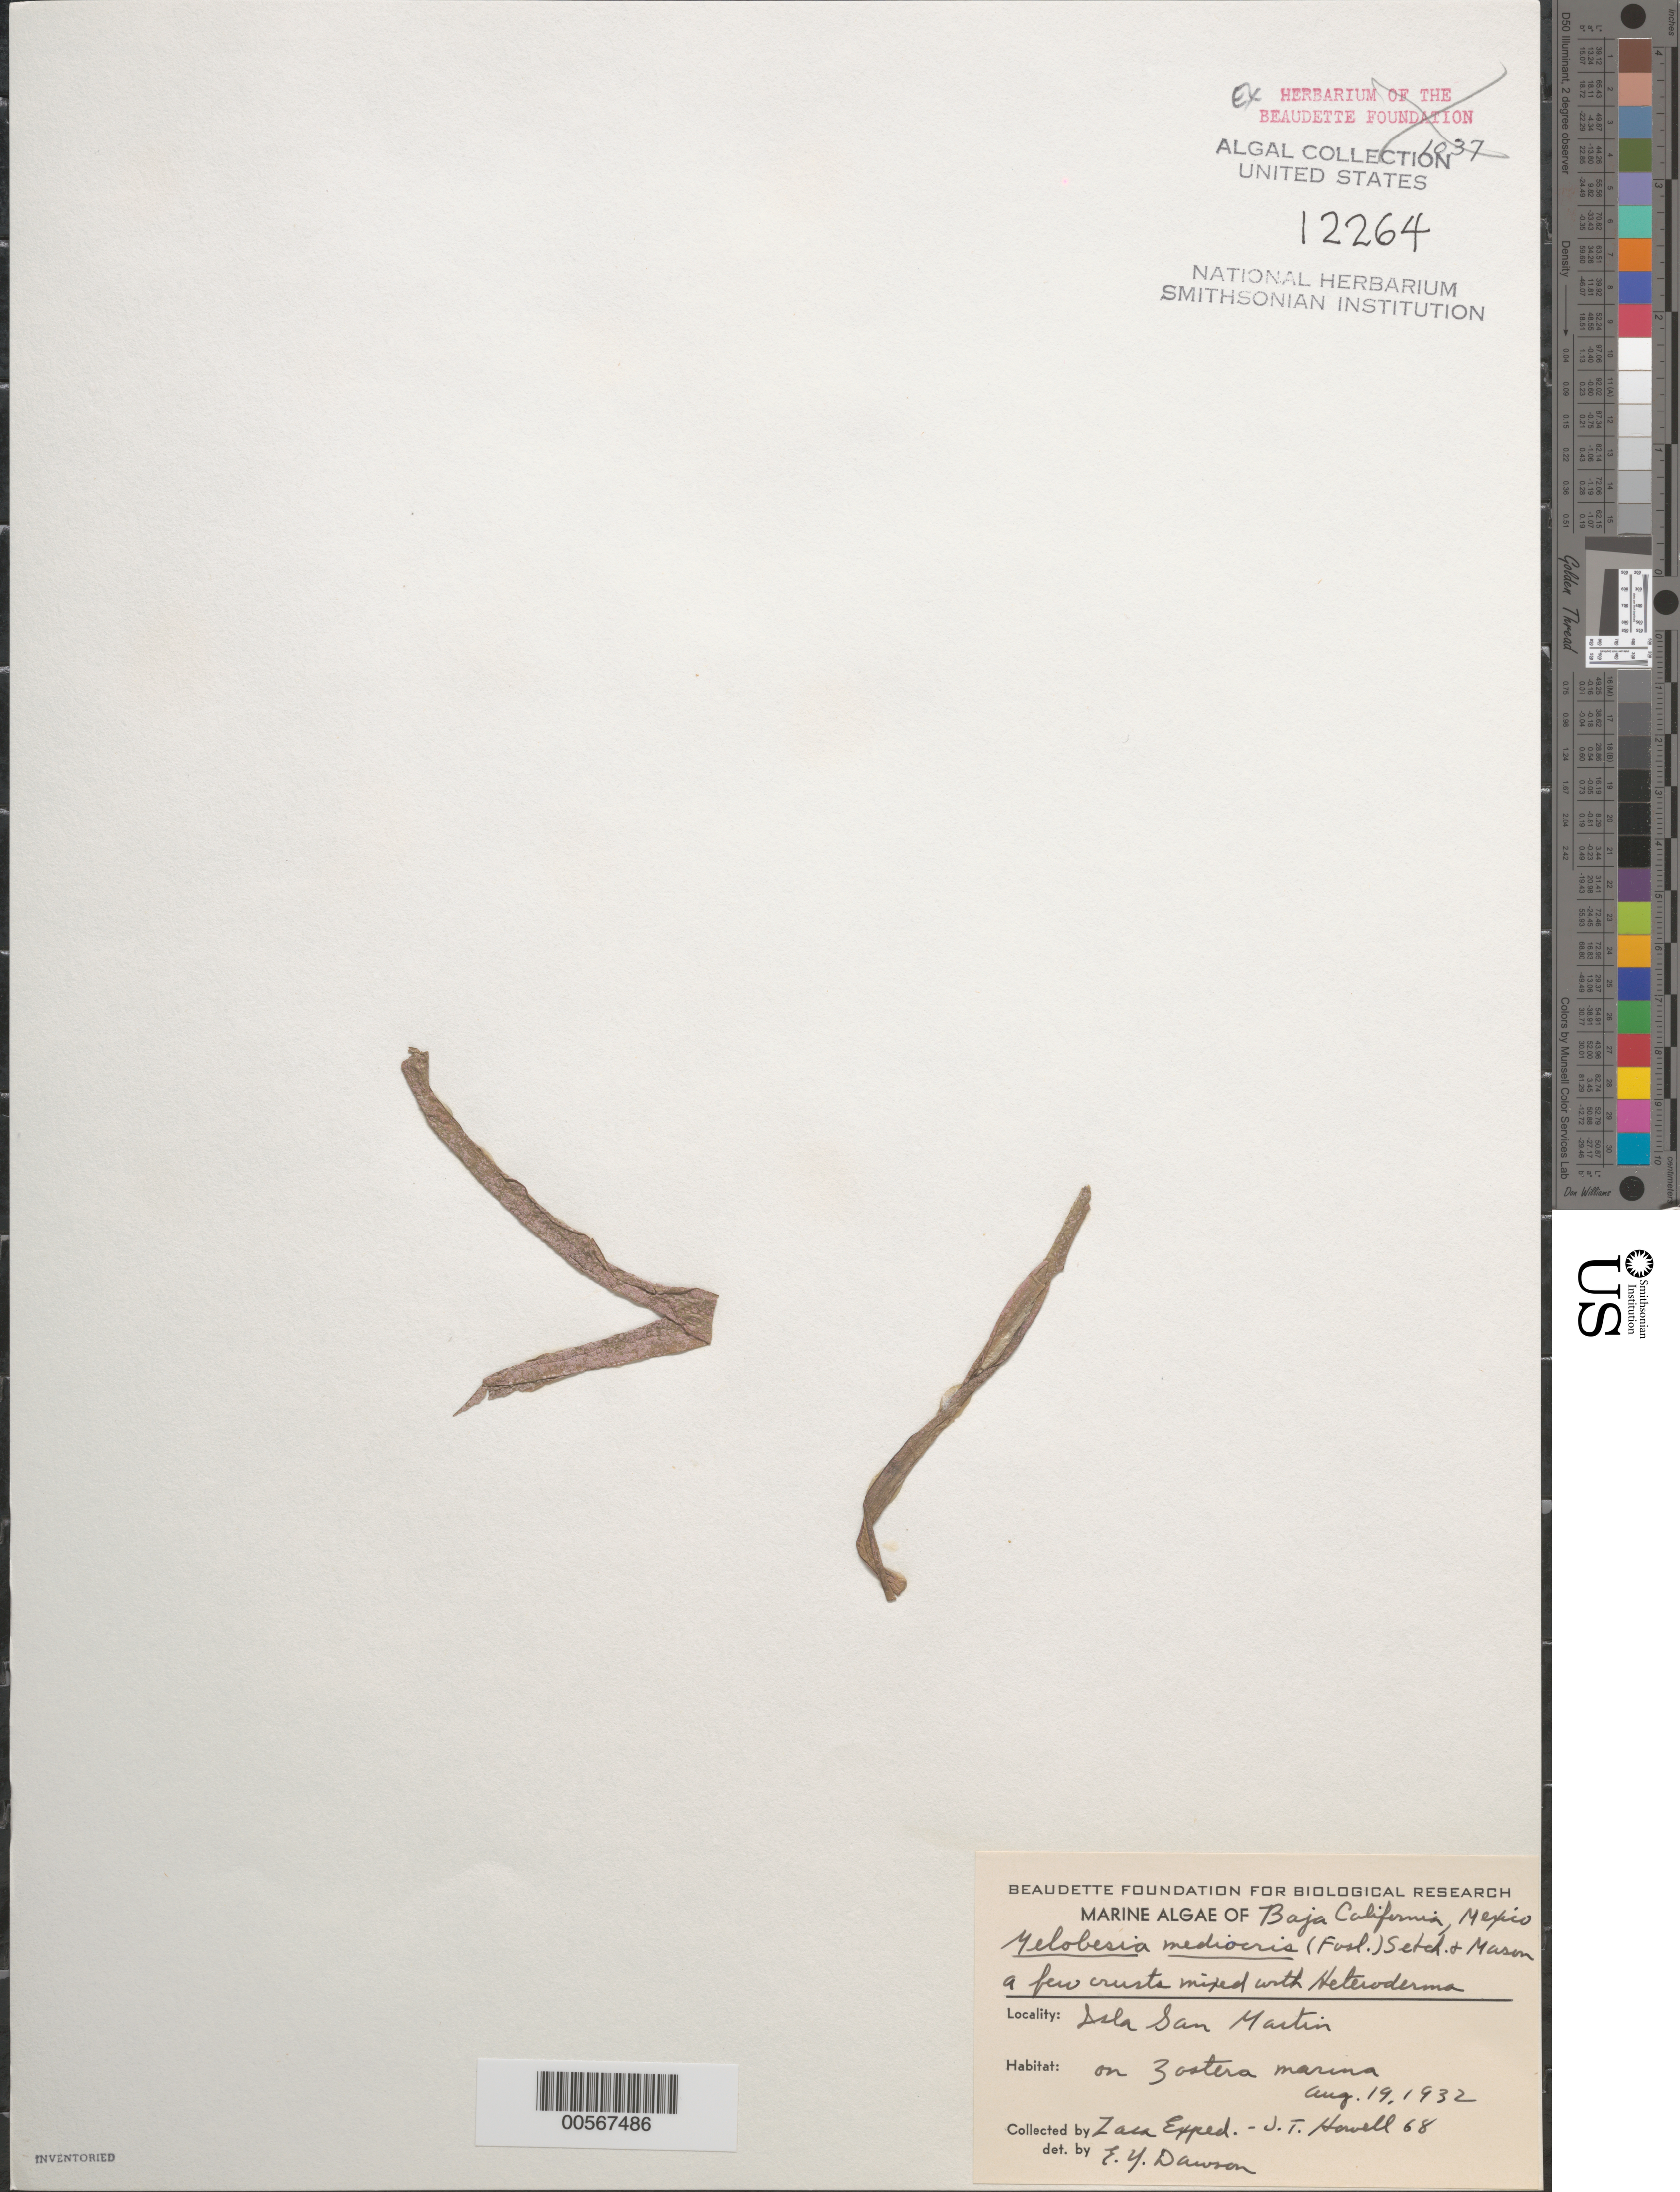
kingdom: Plantae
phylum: Rhodophyta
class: Florideophyceae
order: Corallinales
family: Hapalidiaceae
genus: Melobesia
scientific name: Melobesia mediocris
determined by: Dawson, E. Y.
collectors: J. T. Howell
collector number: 68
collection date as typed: August 19, 1932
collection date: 1932-08-19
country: Mexico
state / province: Baja California Norte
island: Isla San Martin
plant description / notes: Zaca Expedition, 1932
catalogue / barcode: US 12264